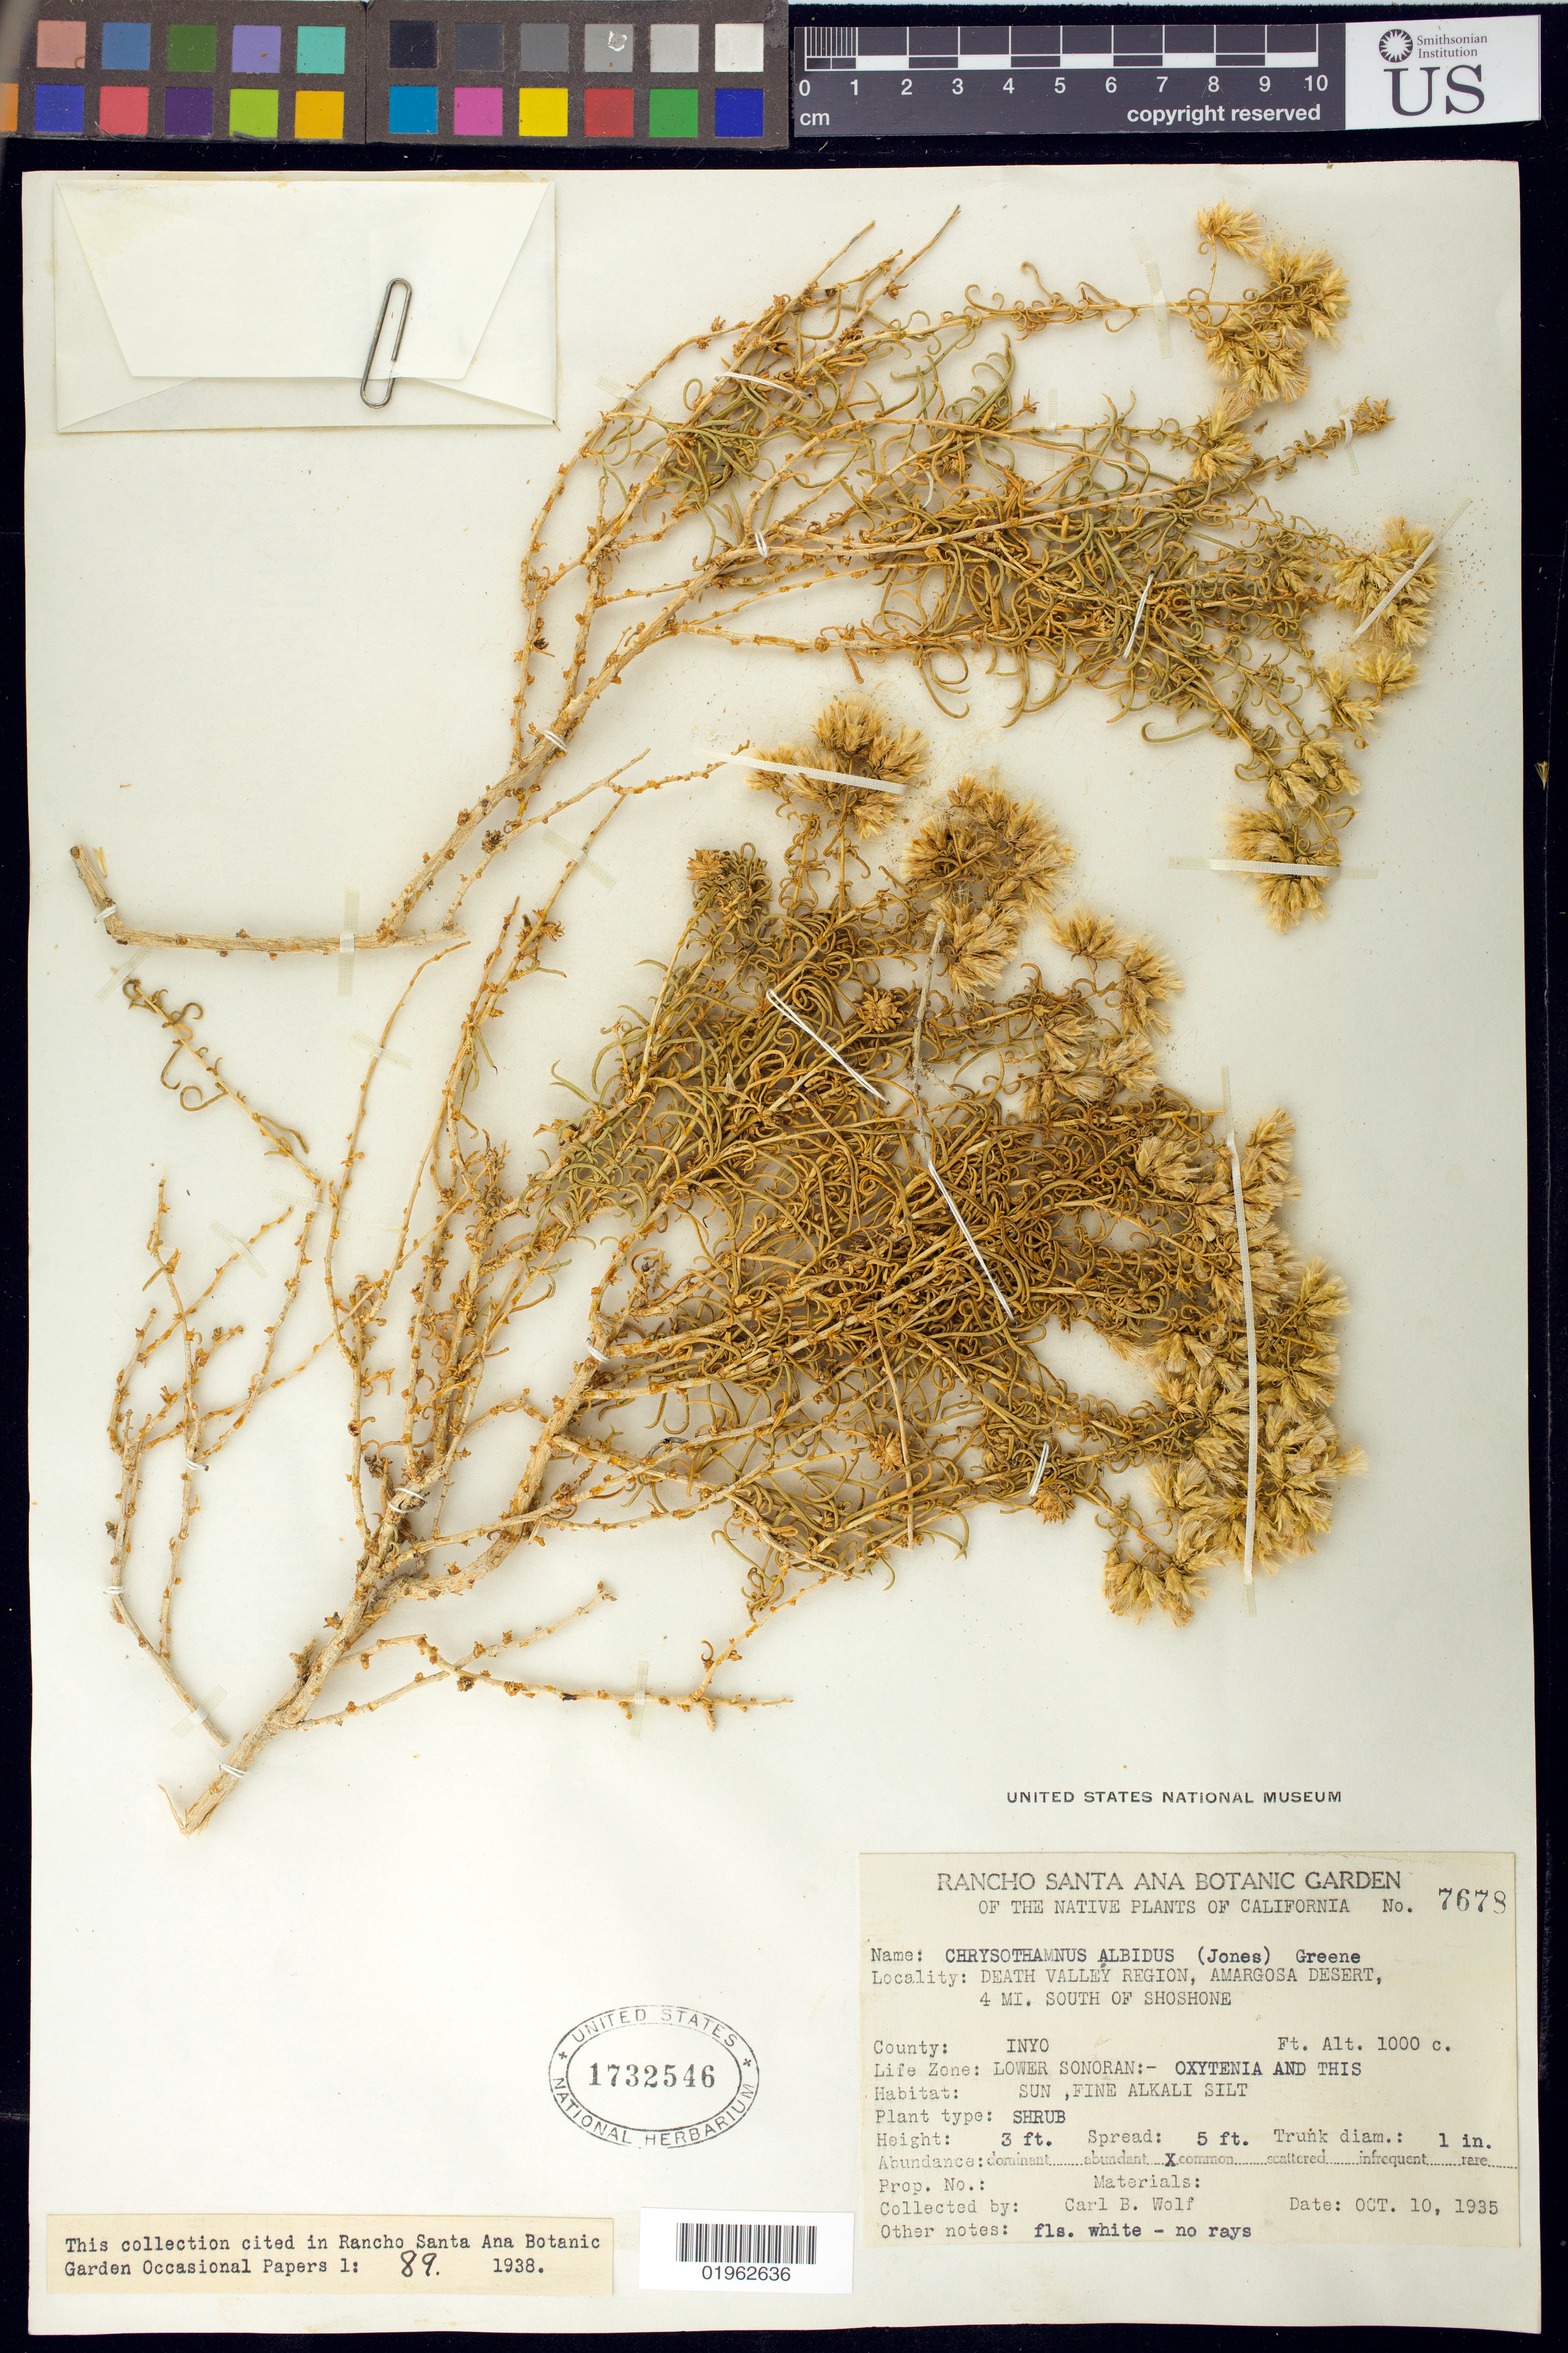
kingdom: Plantae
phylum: Tracheophyta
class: Magnoliopsida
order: Asterales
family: Asteraceae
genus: Chrysothamnus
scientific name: Chrysothamnus albidus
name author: (M.E. Jones ex A. Gray) Greene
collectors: C. B. Wolf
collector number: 7678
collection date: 1935-10-10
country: United States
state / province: California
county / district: Inyo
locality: Death Valley Region, Amargosa Desert, 4 mi. south of Shoshone.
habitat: sun, fine alkali silt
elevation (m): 305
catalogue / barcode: US 1732546